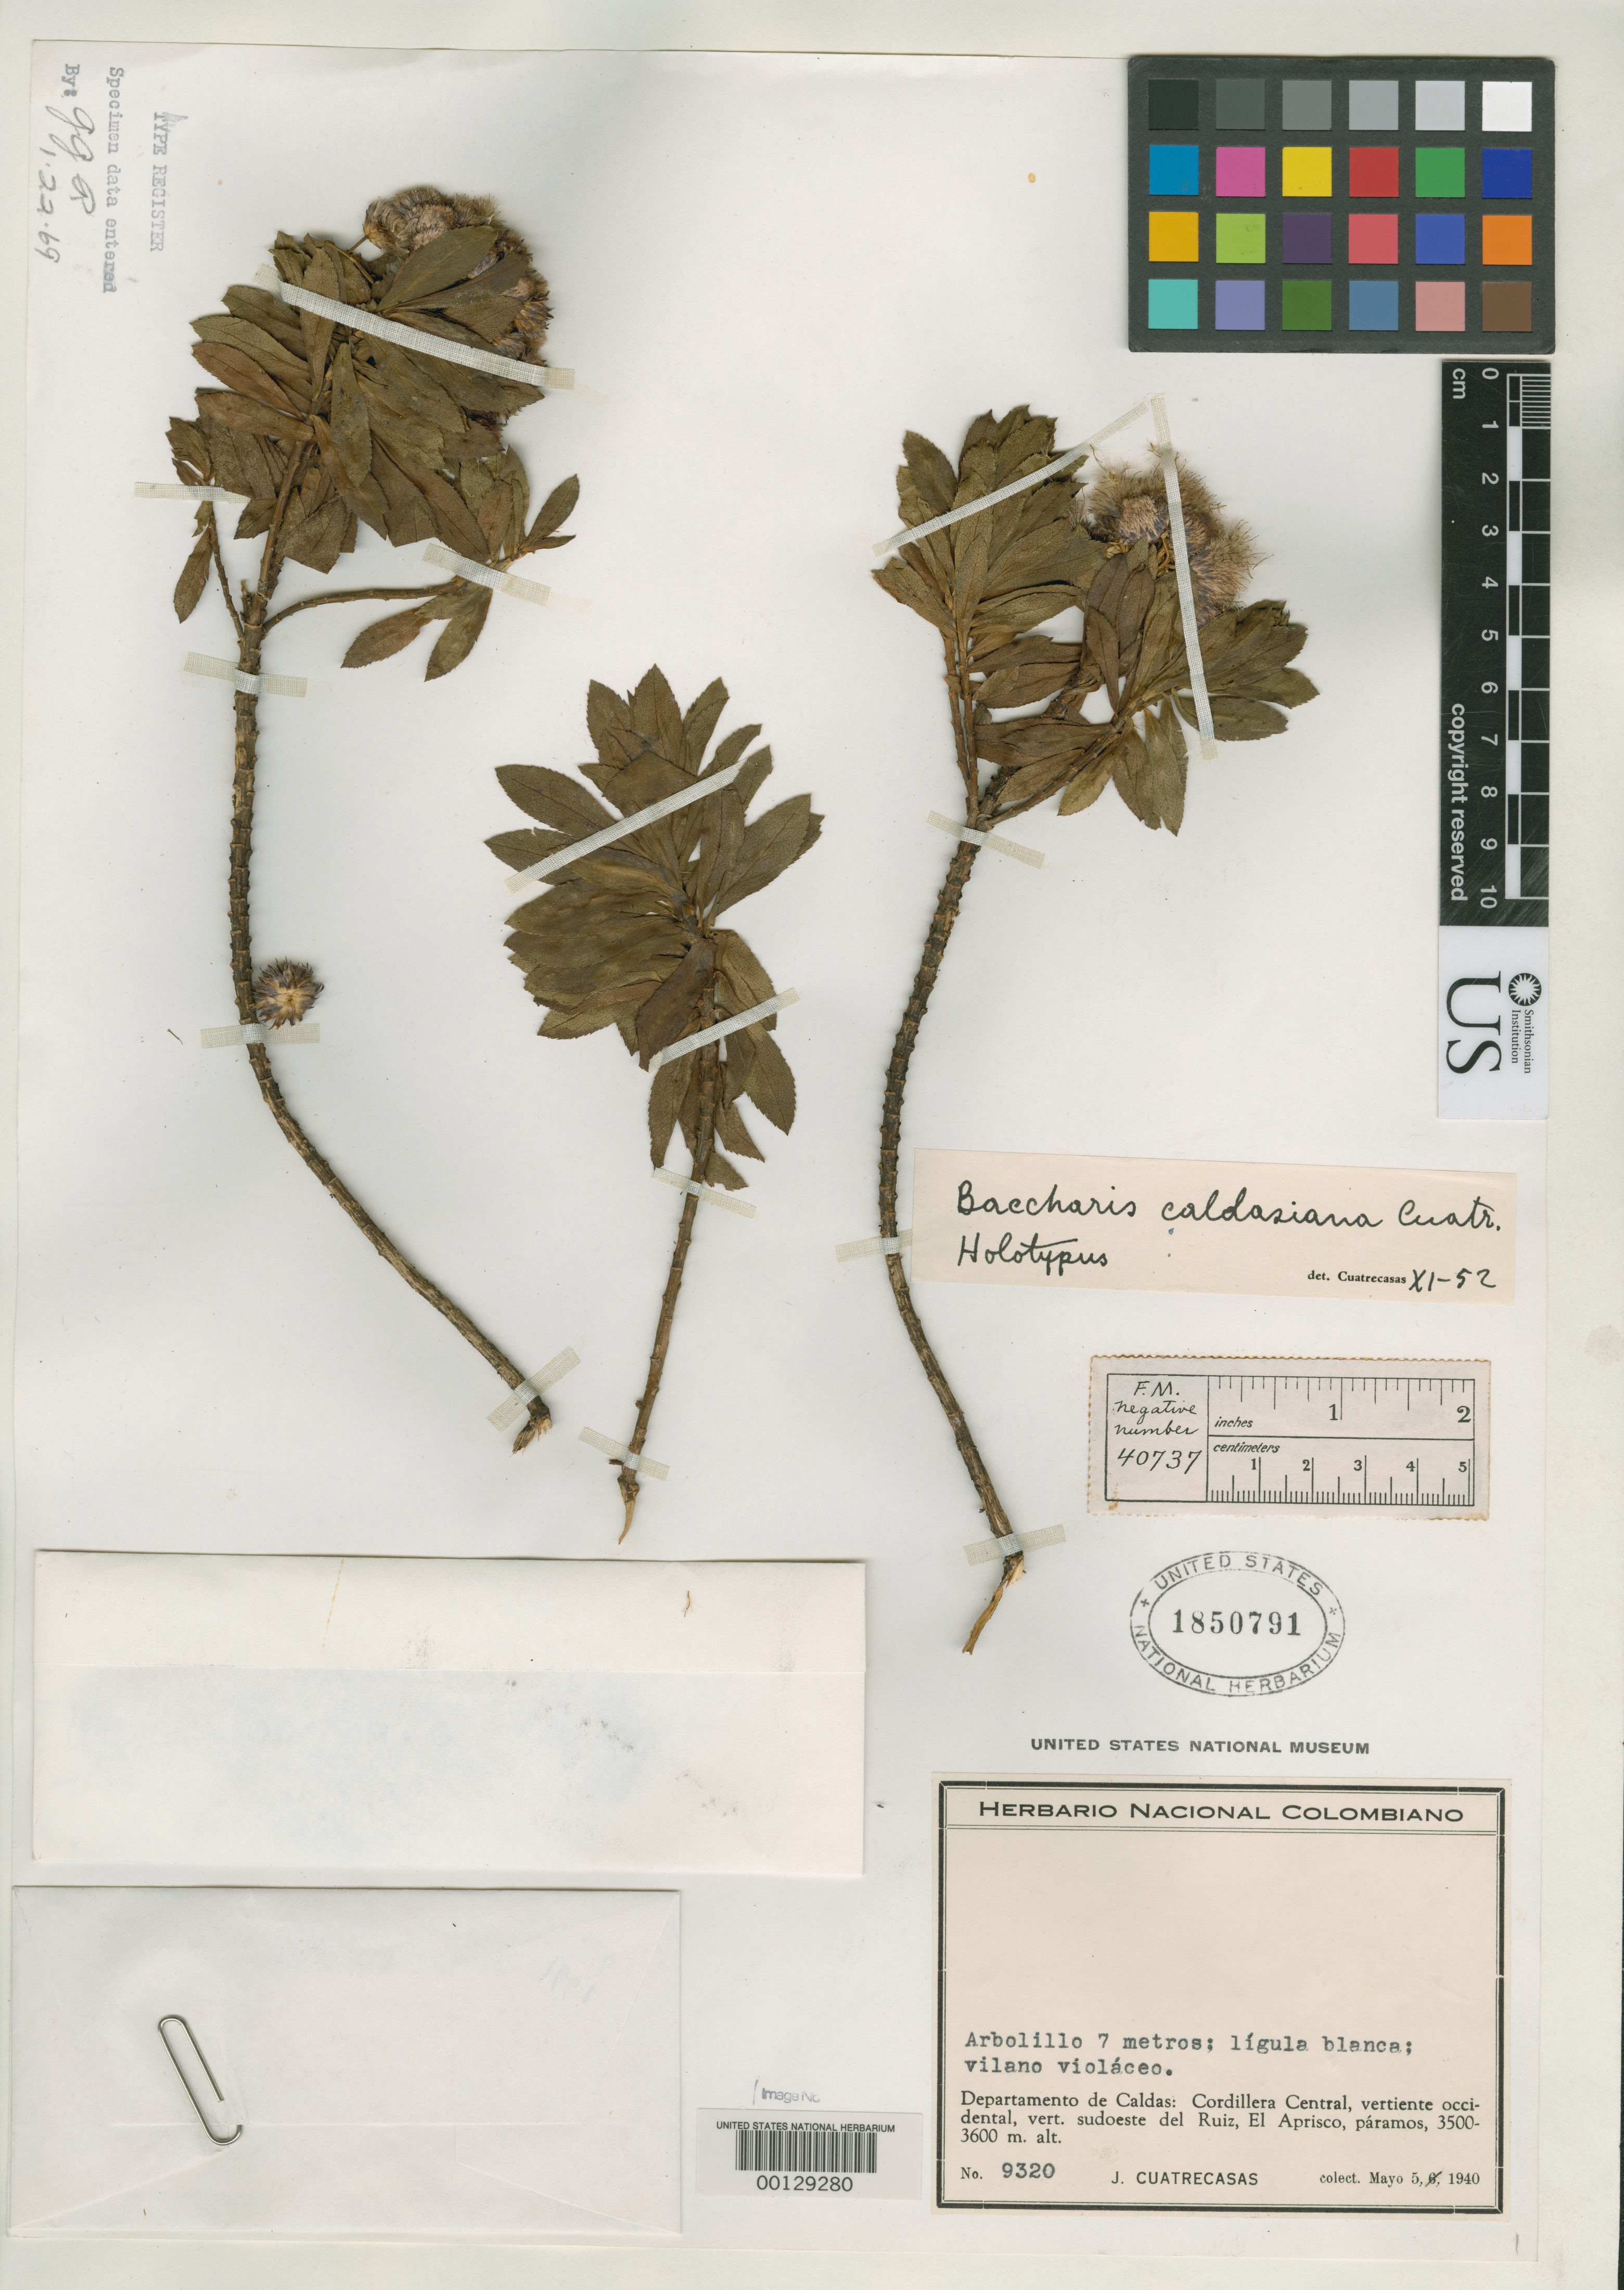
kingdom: Plantae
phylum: Tracheophyta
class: Magnoliopsida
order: Asterales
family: Asteraceae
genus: Baccharis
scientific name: Baccharis caldasiana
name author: Cuatrec.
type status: Holotype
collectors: J. Cuatrecasas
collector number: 9320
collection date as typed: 05 May 1940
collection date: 1940-05-05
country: Colombia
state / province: Caldas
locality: Ruiz.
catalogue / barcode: US 1850791